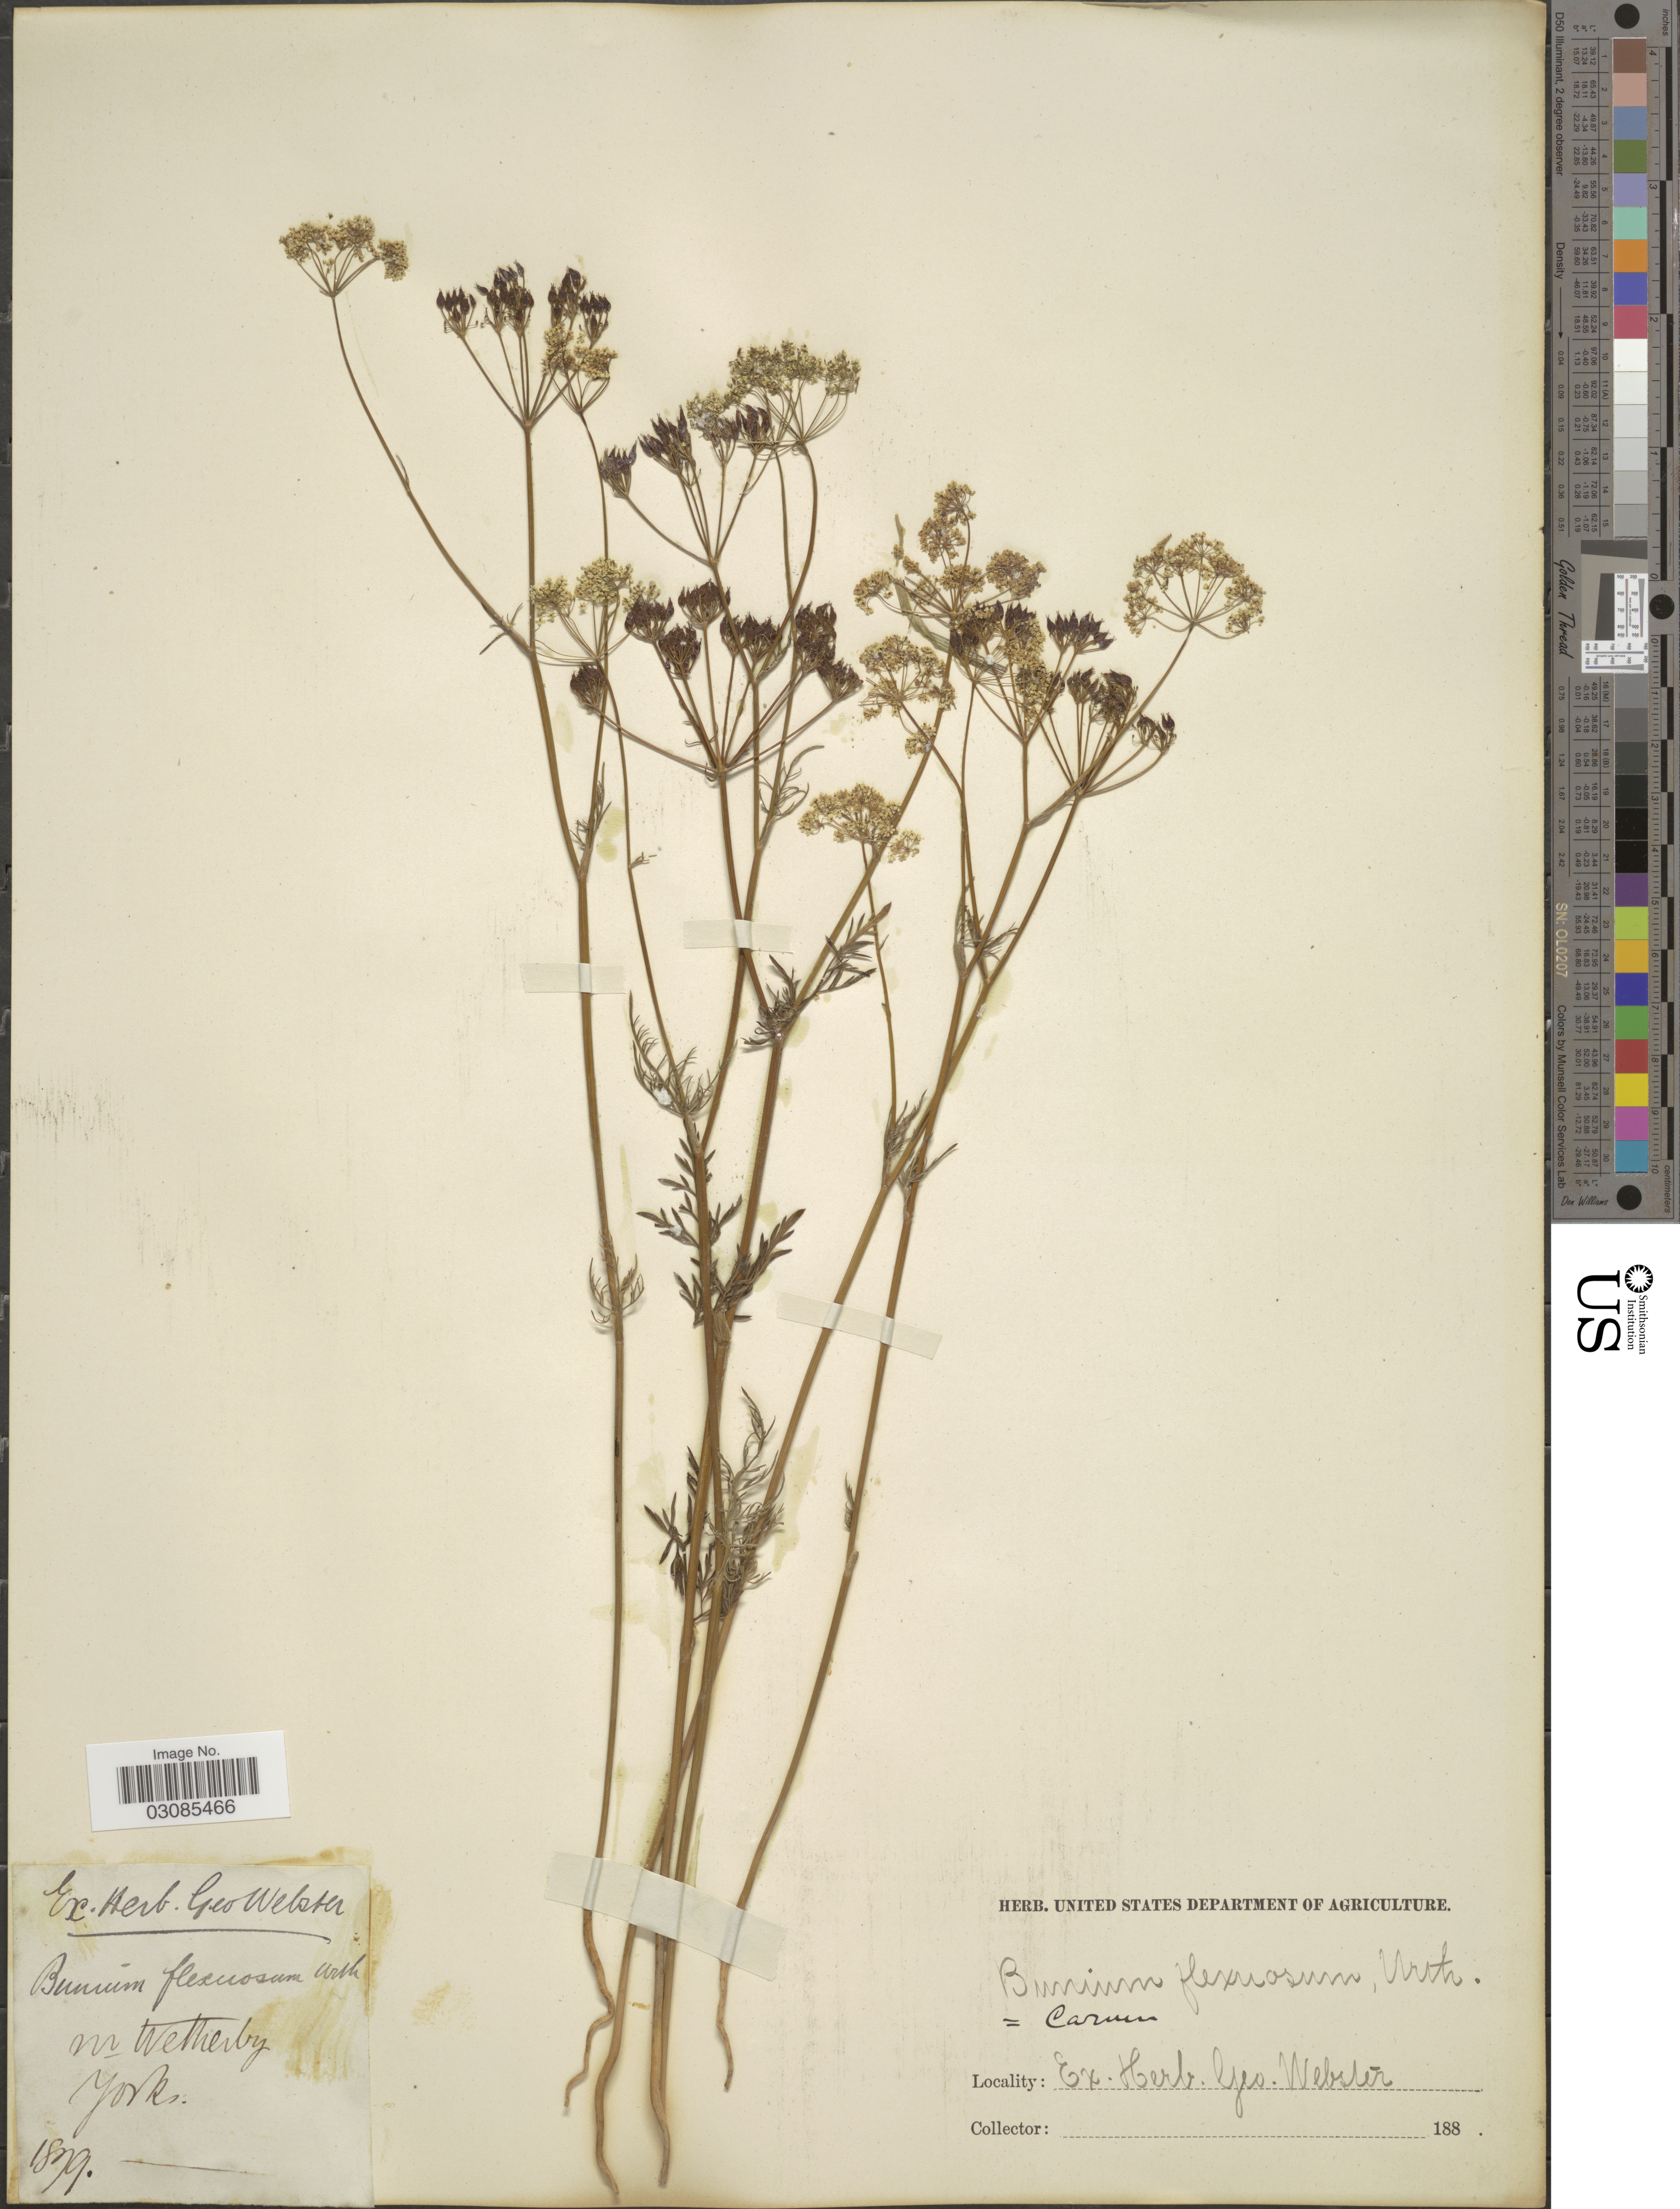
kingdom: Plantae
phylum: Tracheophyta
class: Magnoliopsida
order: Apiales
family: Apiaceae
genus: Bunium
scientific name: Bunium flexuosum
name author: With.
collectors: ex herb. Geo. Webster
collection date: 1879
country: United Kingdom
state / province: England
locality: Nr Wetherby. Yorks.